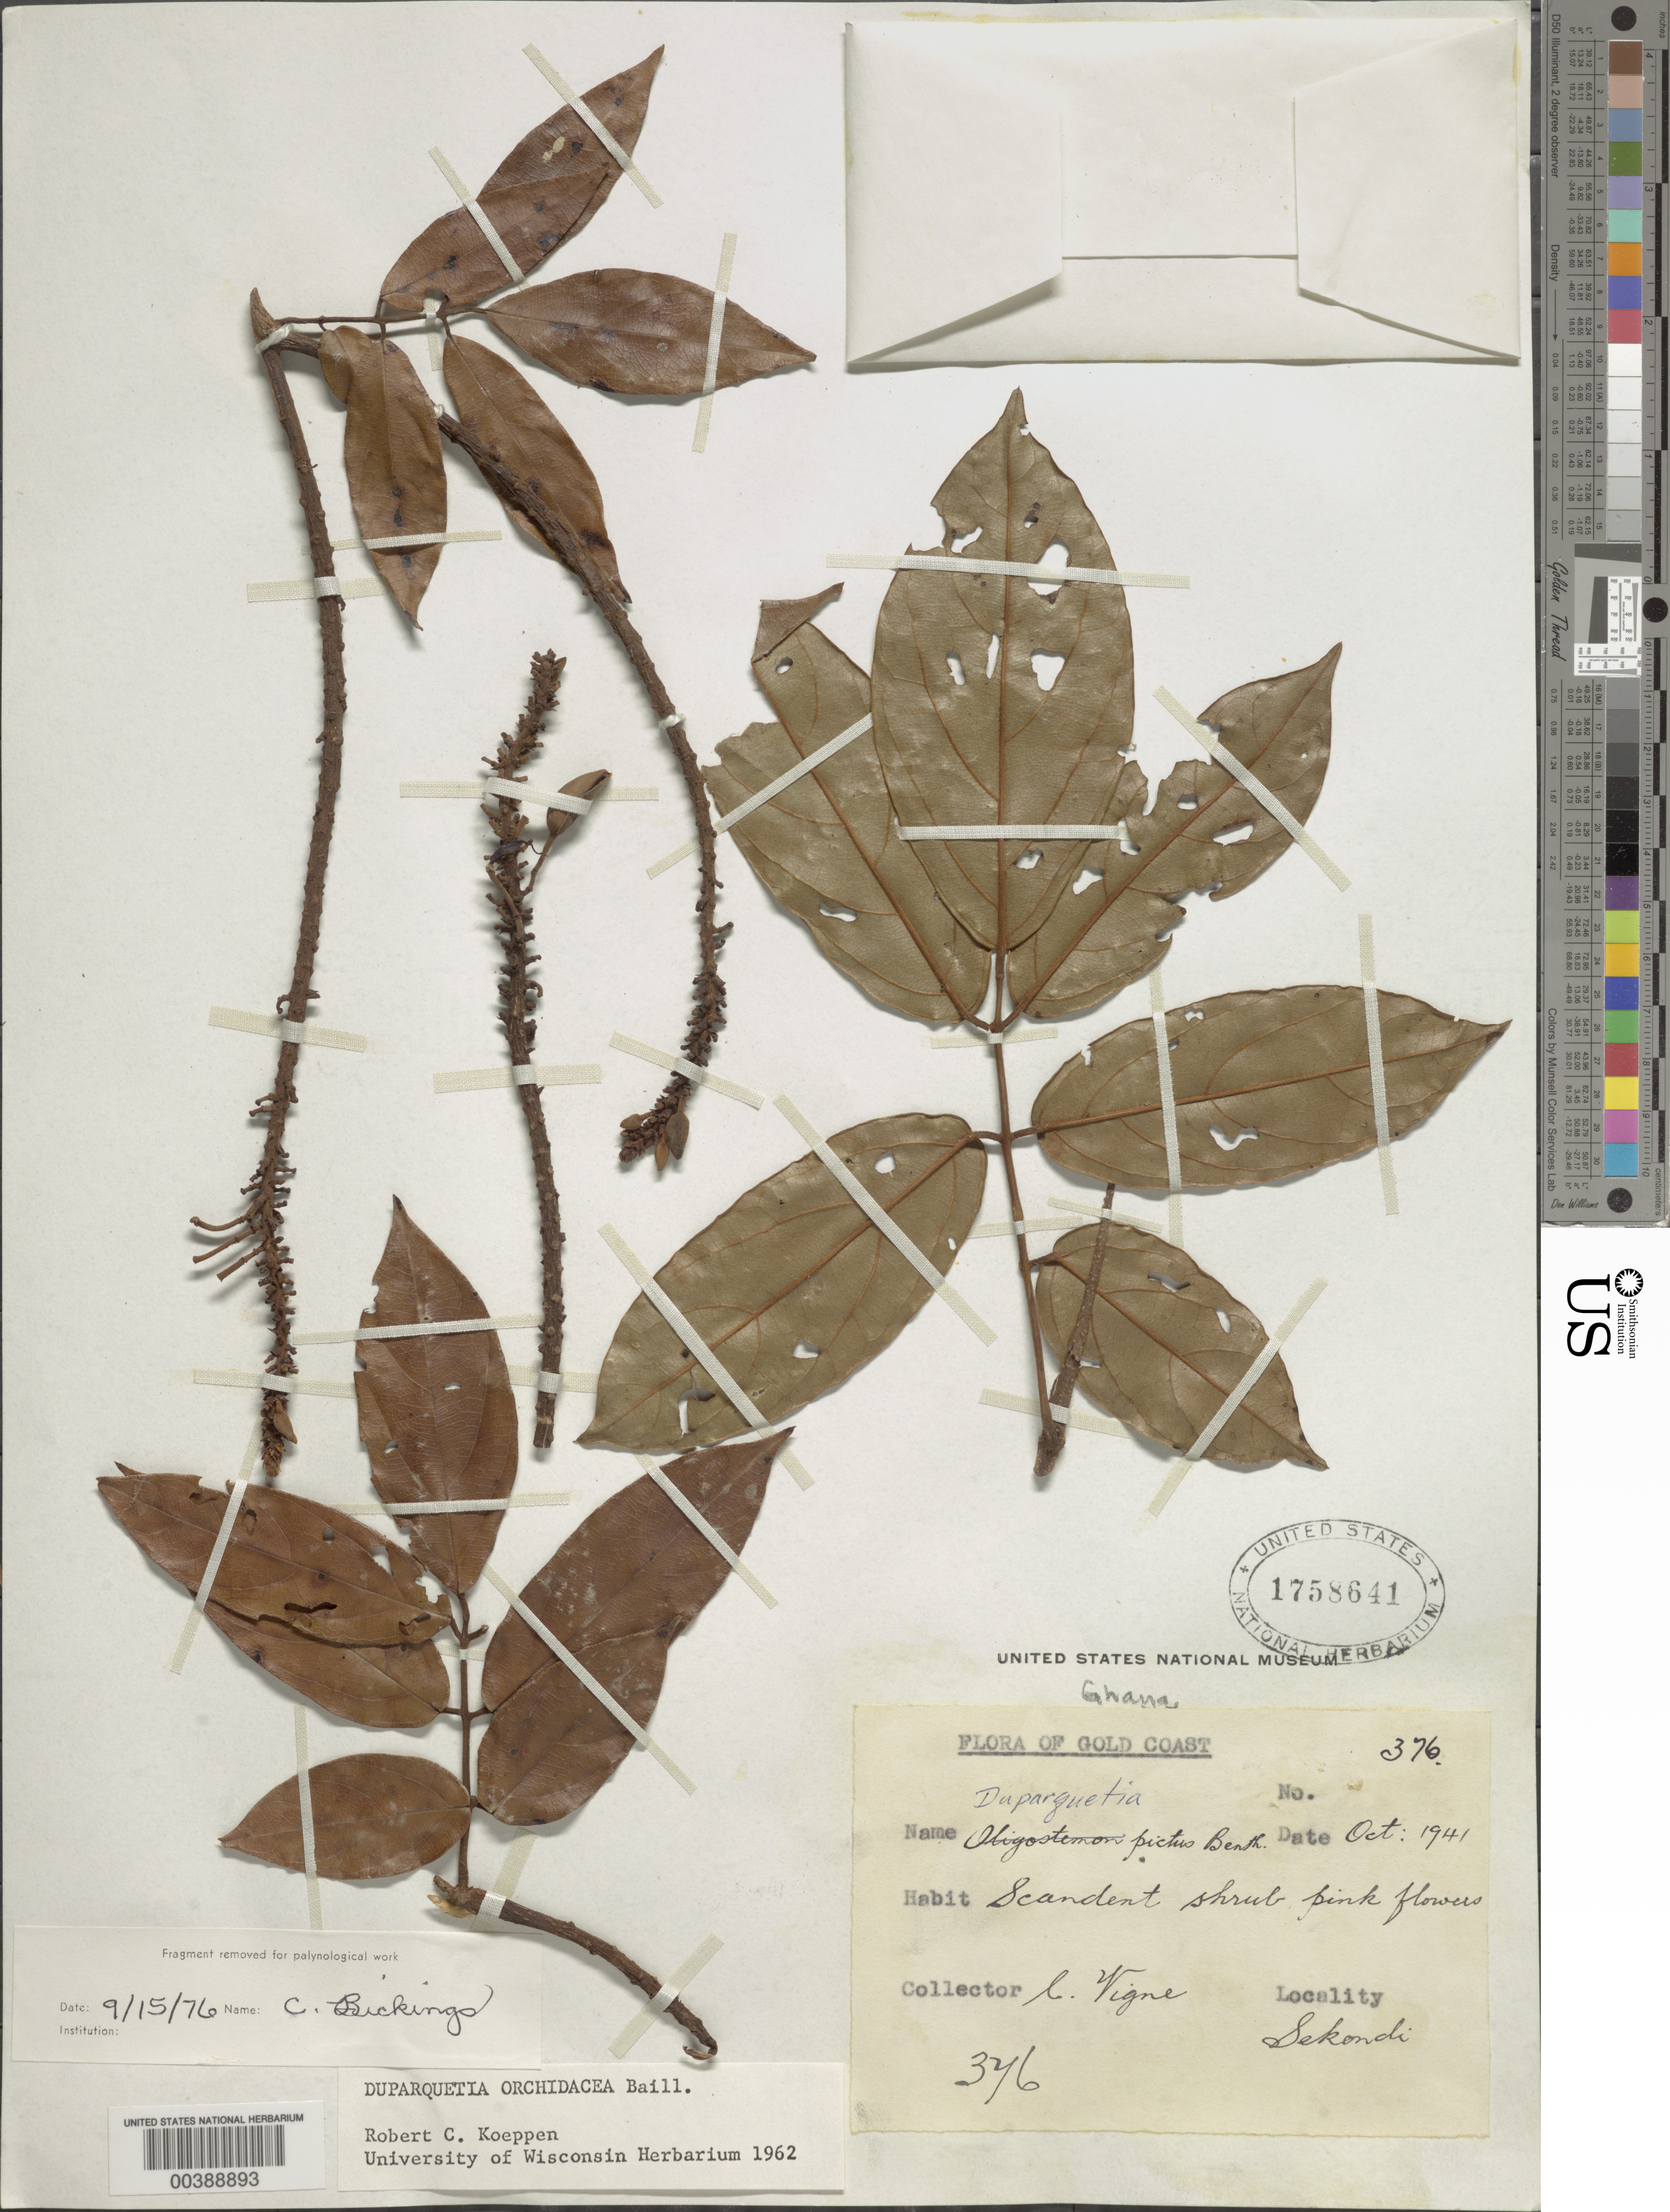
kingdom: Plantae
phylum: Tracheophyta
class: Magnoliopsida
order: Fabales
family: Fabaceae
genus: Duparquetia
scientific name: Duparquetia orchidacea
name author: Baill.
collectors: L. Vigne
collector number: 376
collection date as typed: Oct 1941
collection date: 1941-10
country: Ghana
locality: Sekondi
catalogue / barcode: US 1758641